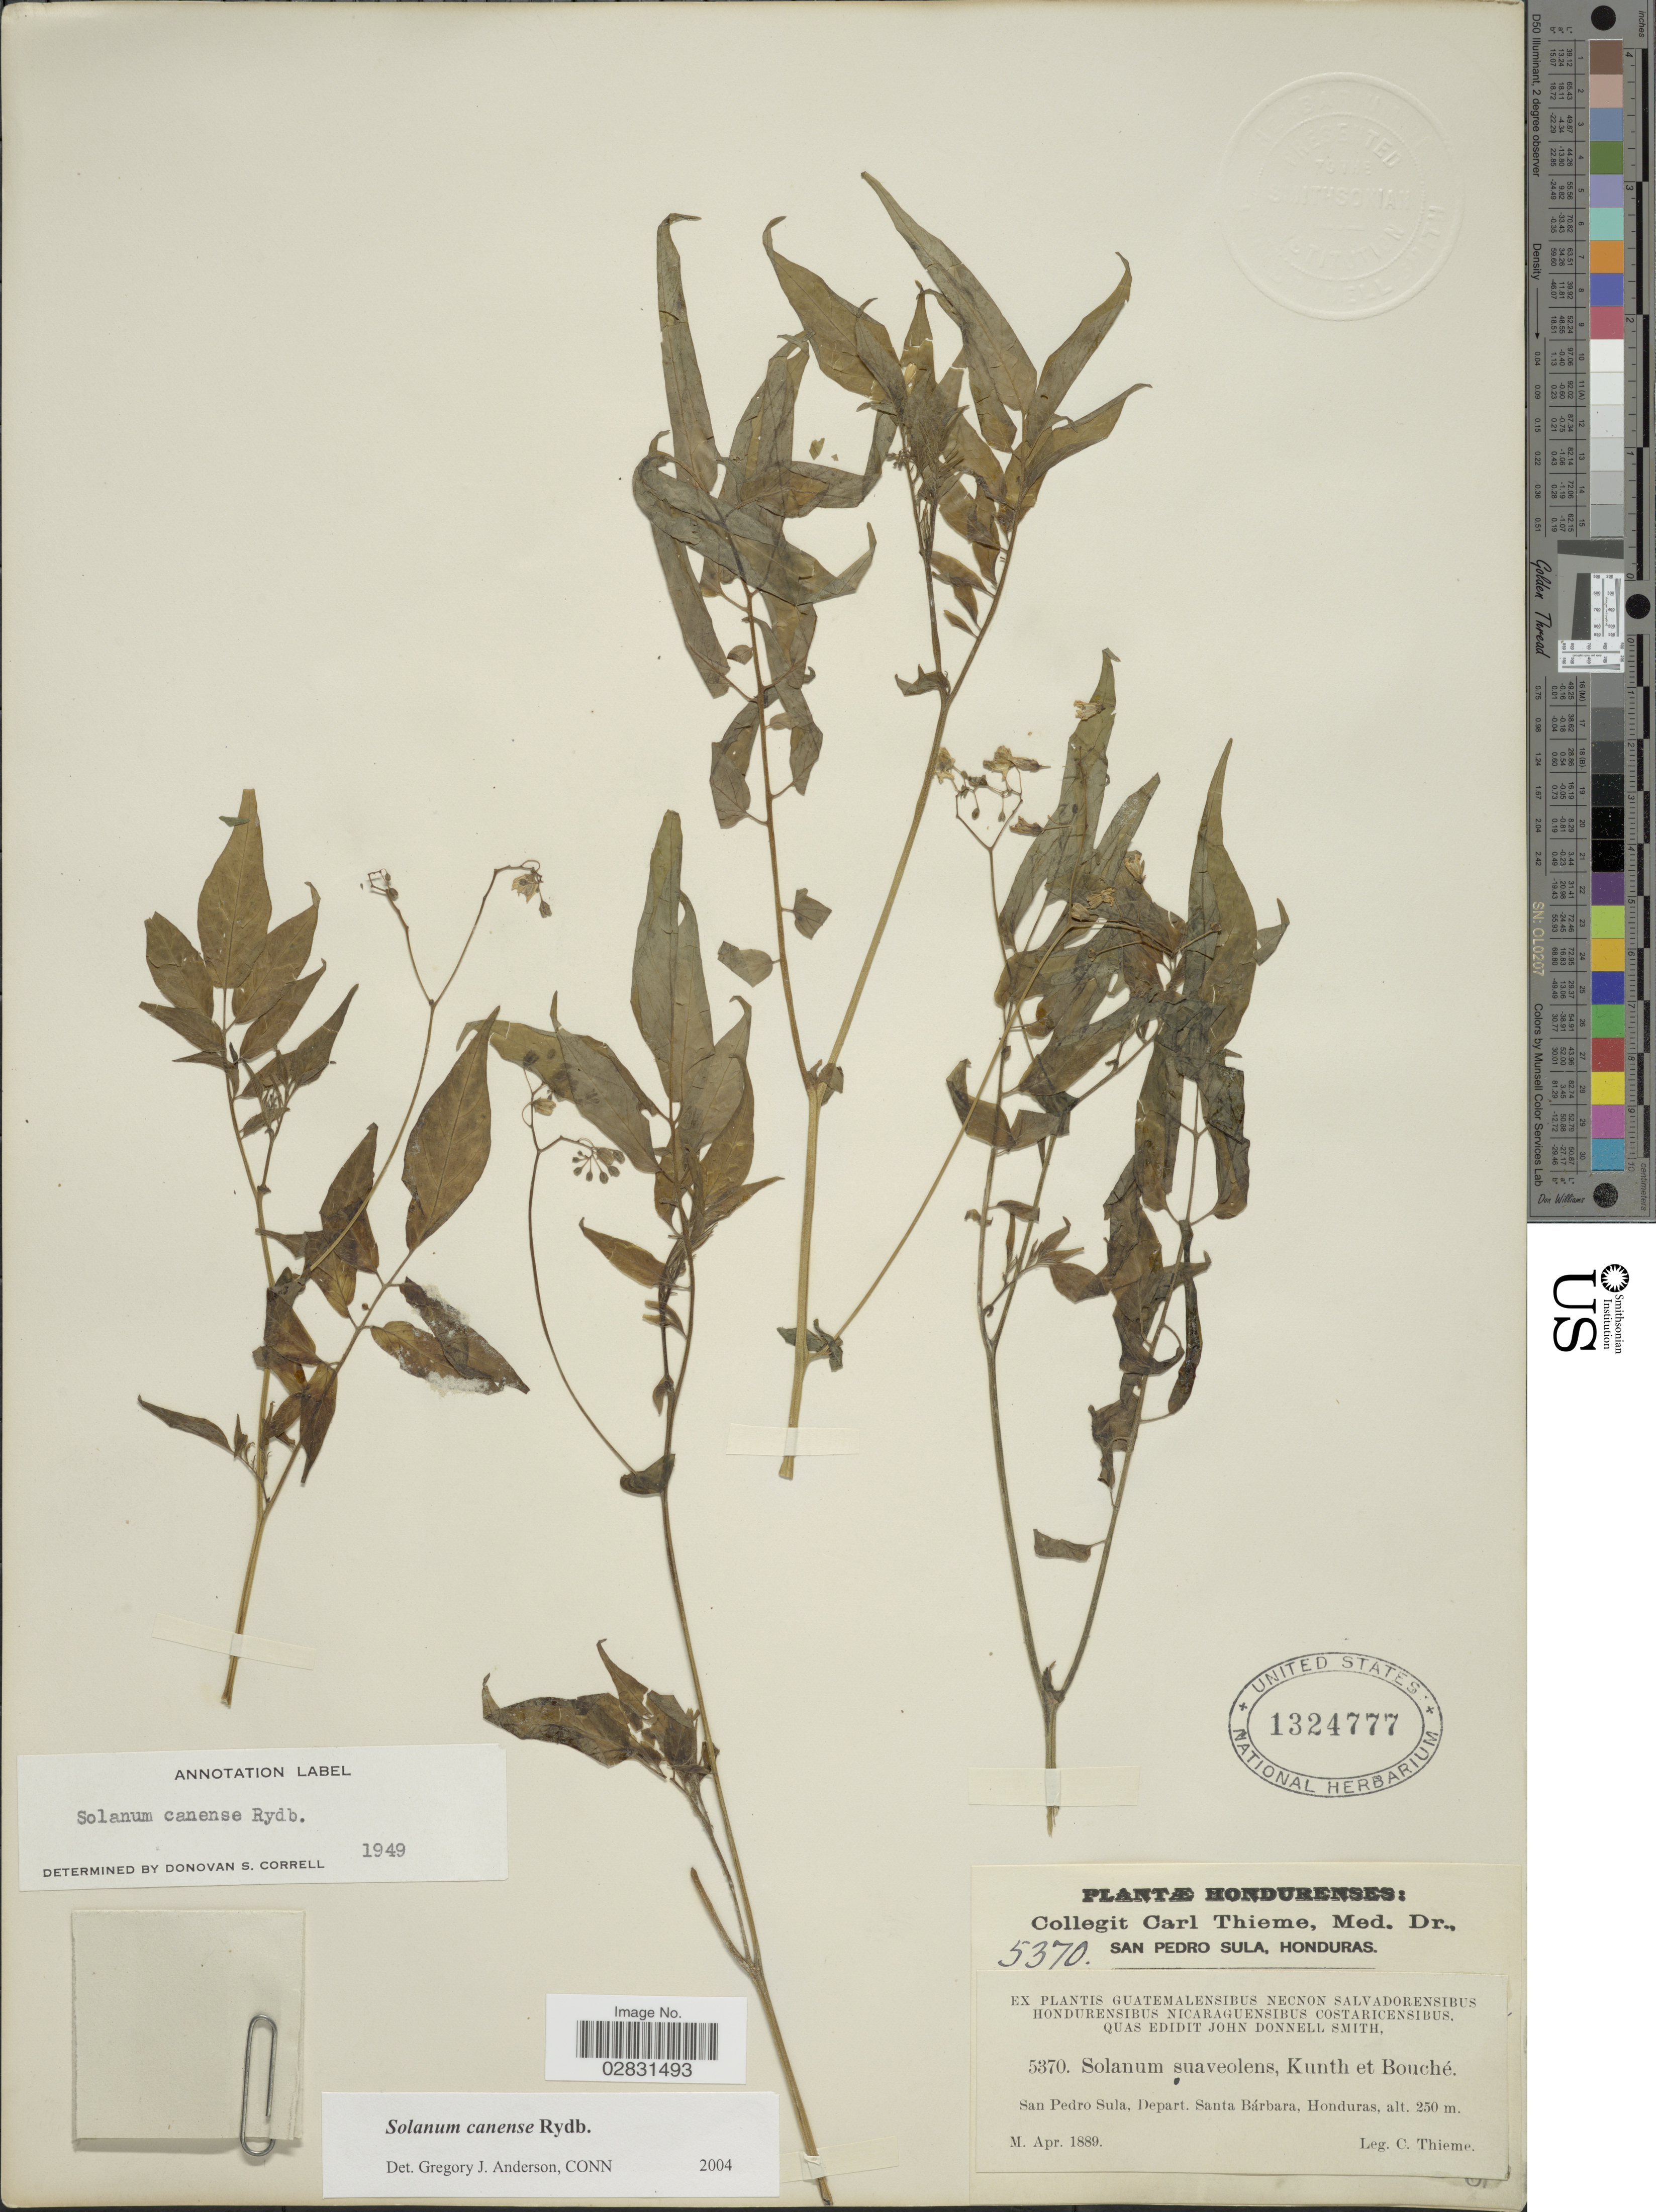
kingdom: Plantae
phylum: Tracheophyta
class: Magnoliopsida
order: Solanales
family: Solanaceae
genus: Solanum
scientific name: Solanum canense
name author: Rydb.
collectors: C. Thieme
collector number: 5370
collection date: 1889-04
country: Honduras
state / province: Santa Bárbara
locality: San Pedro Sula, Depart. Santa Bárbara.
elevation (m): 250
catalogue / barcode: US 1324777